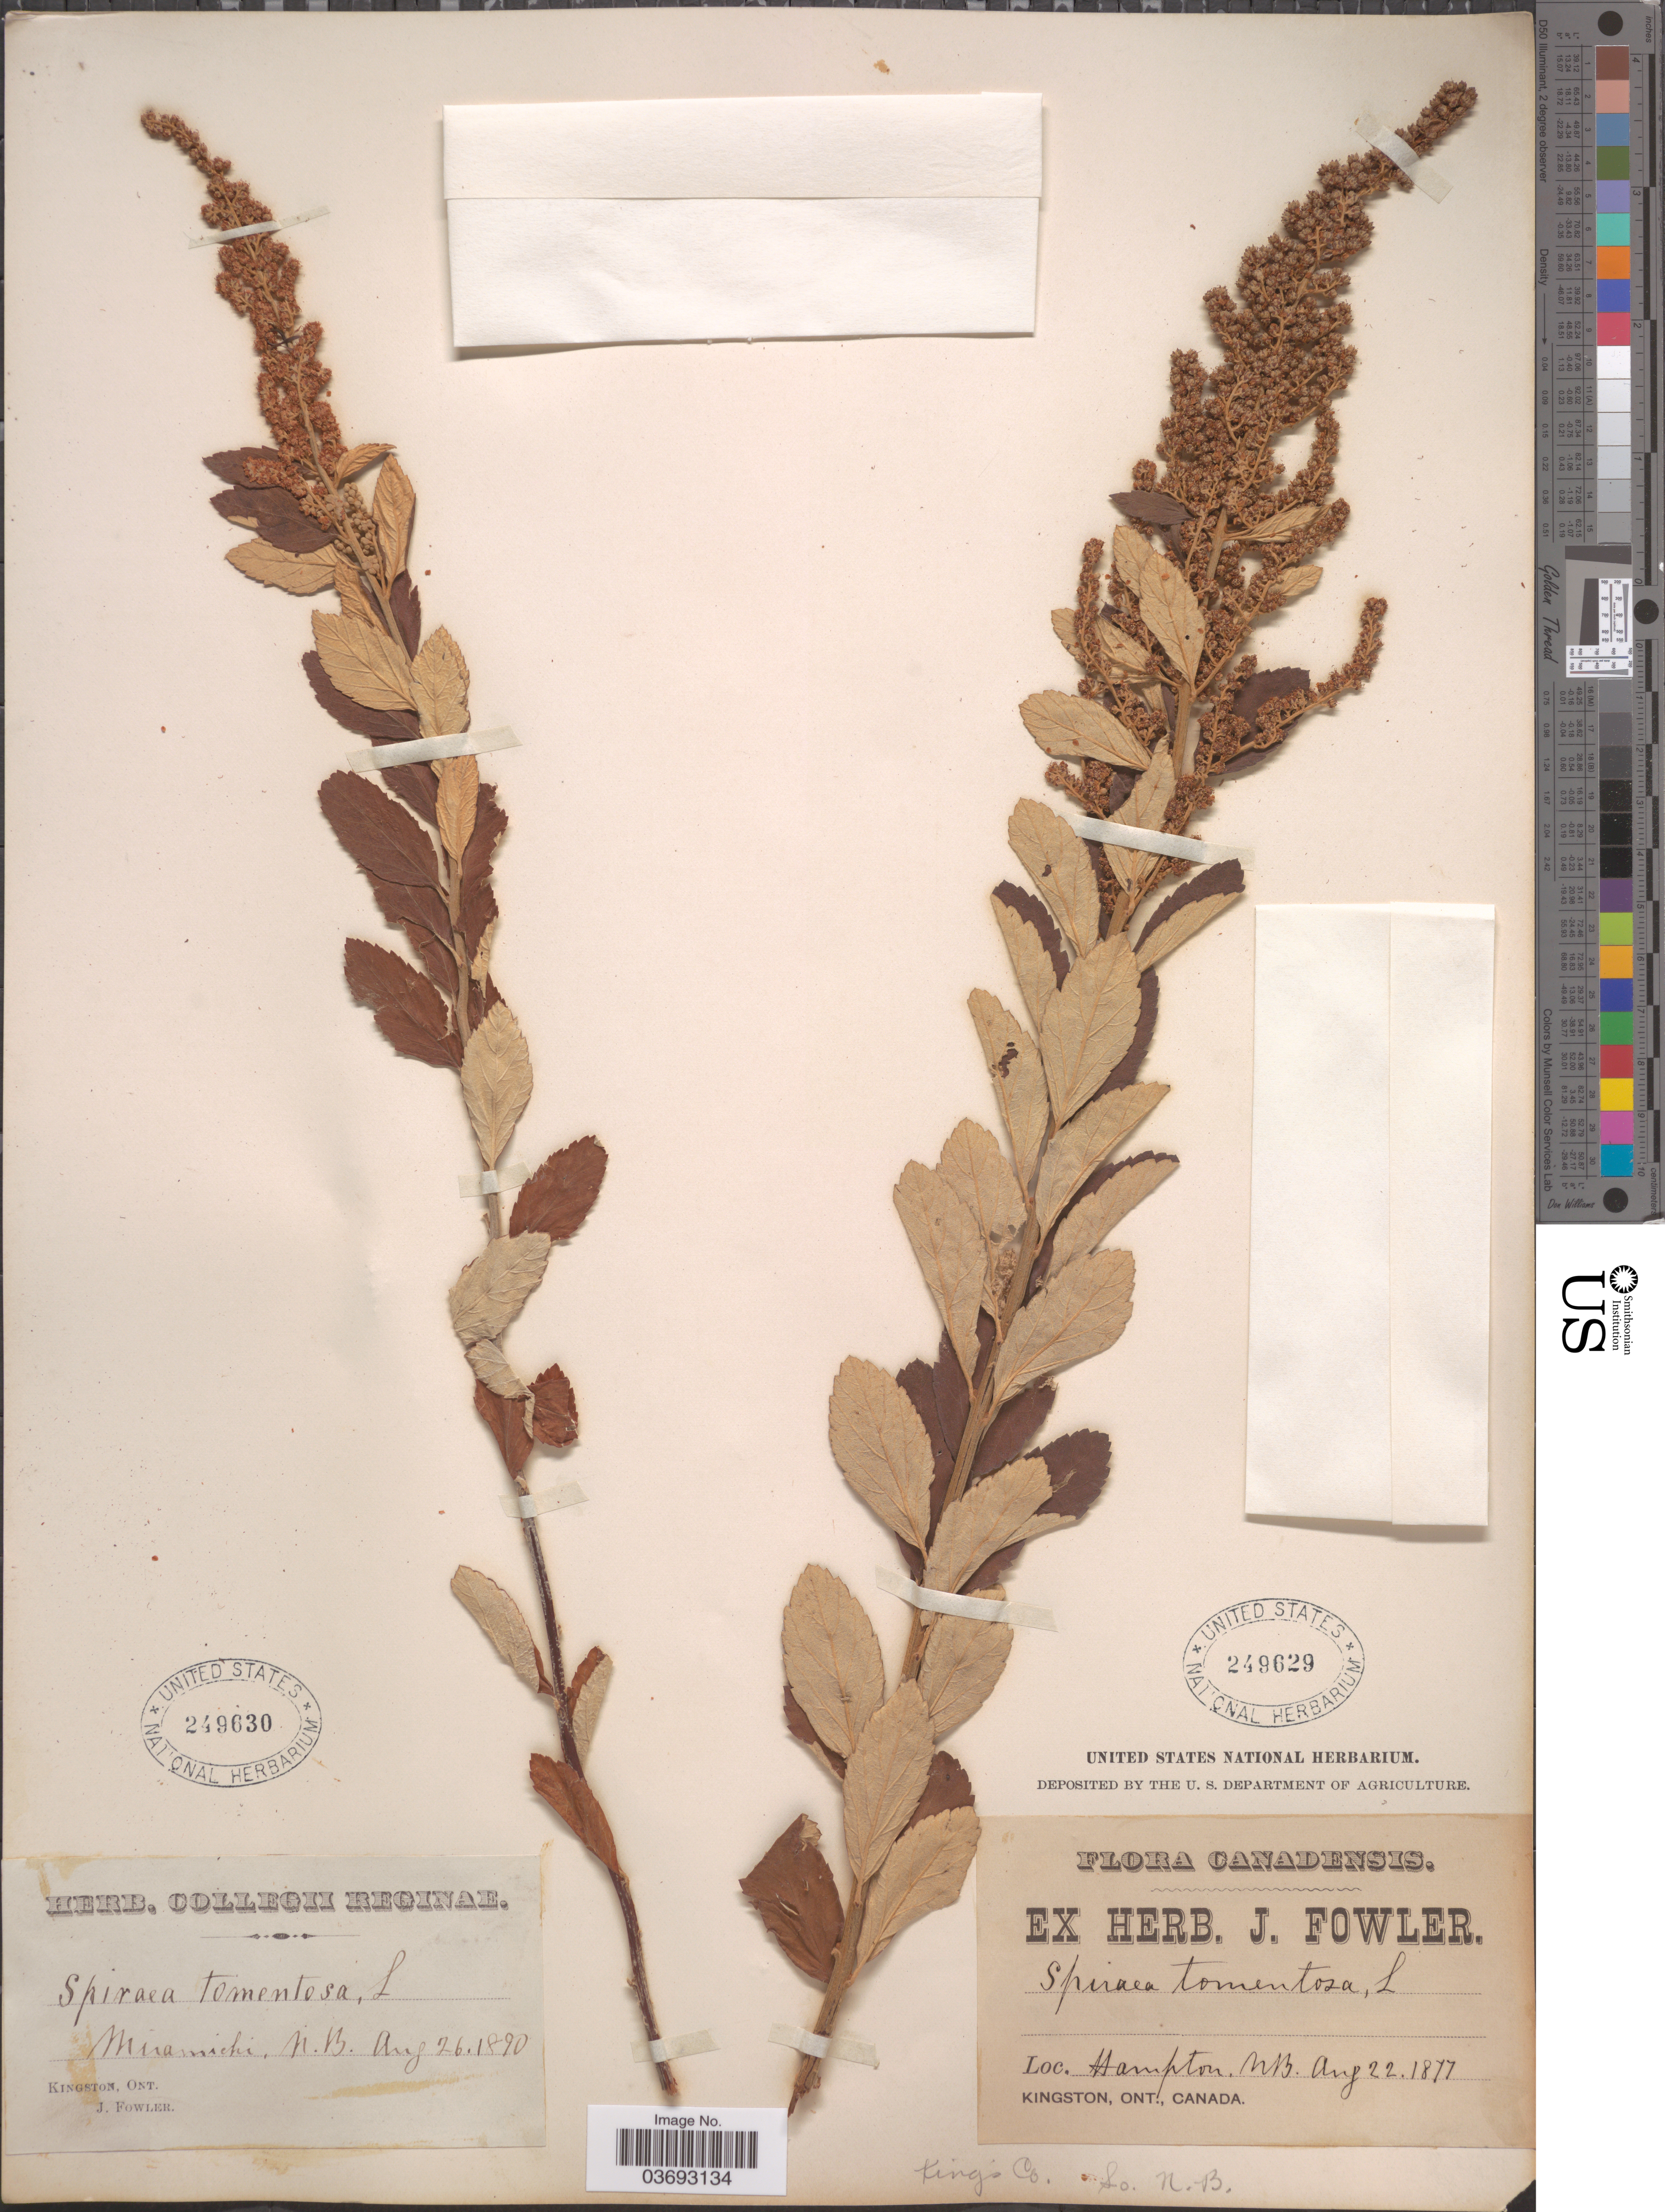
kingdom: Plantae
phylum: Tracheophyta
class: Magnoliopsida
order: Rosales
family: Rosaceae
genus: Spiraea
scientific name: Spiraea tomentosa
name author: L.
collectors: J. Fowler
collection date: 1890-08-26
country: Canada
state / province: New Brunswick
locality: Miramichi.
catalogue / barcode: US 249630